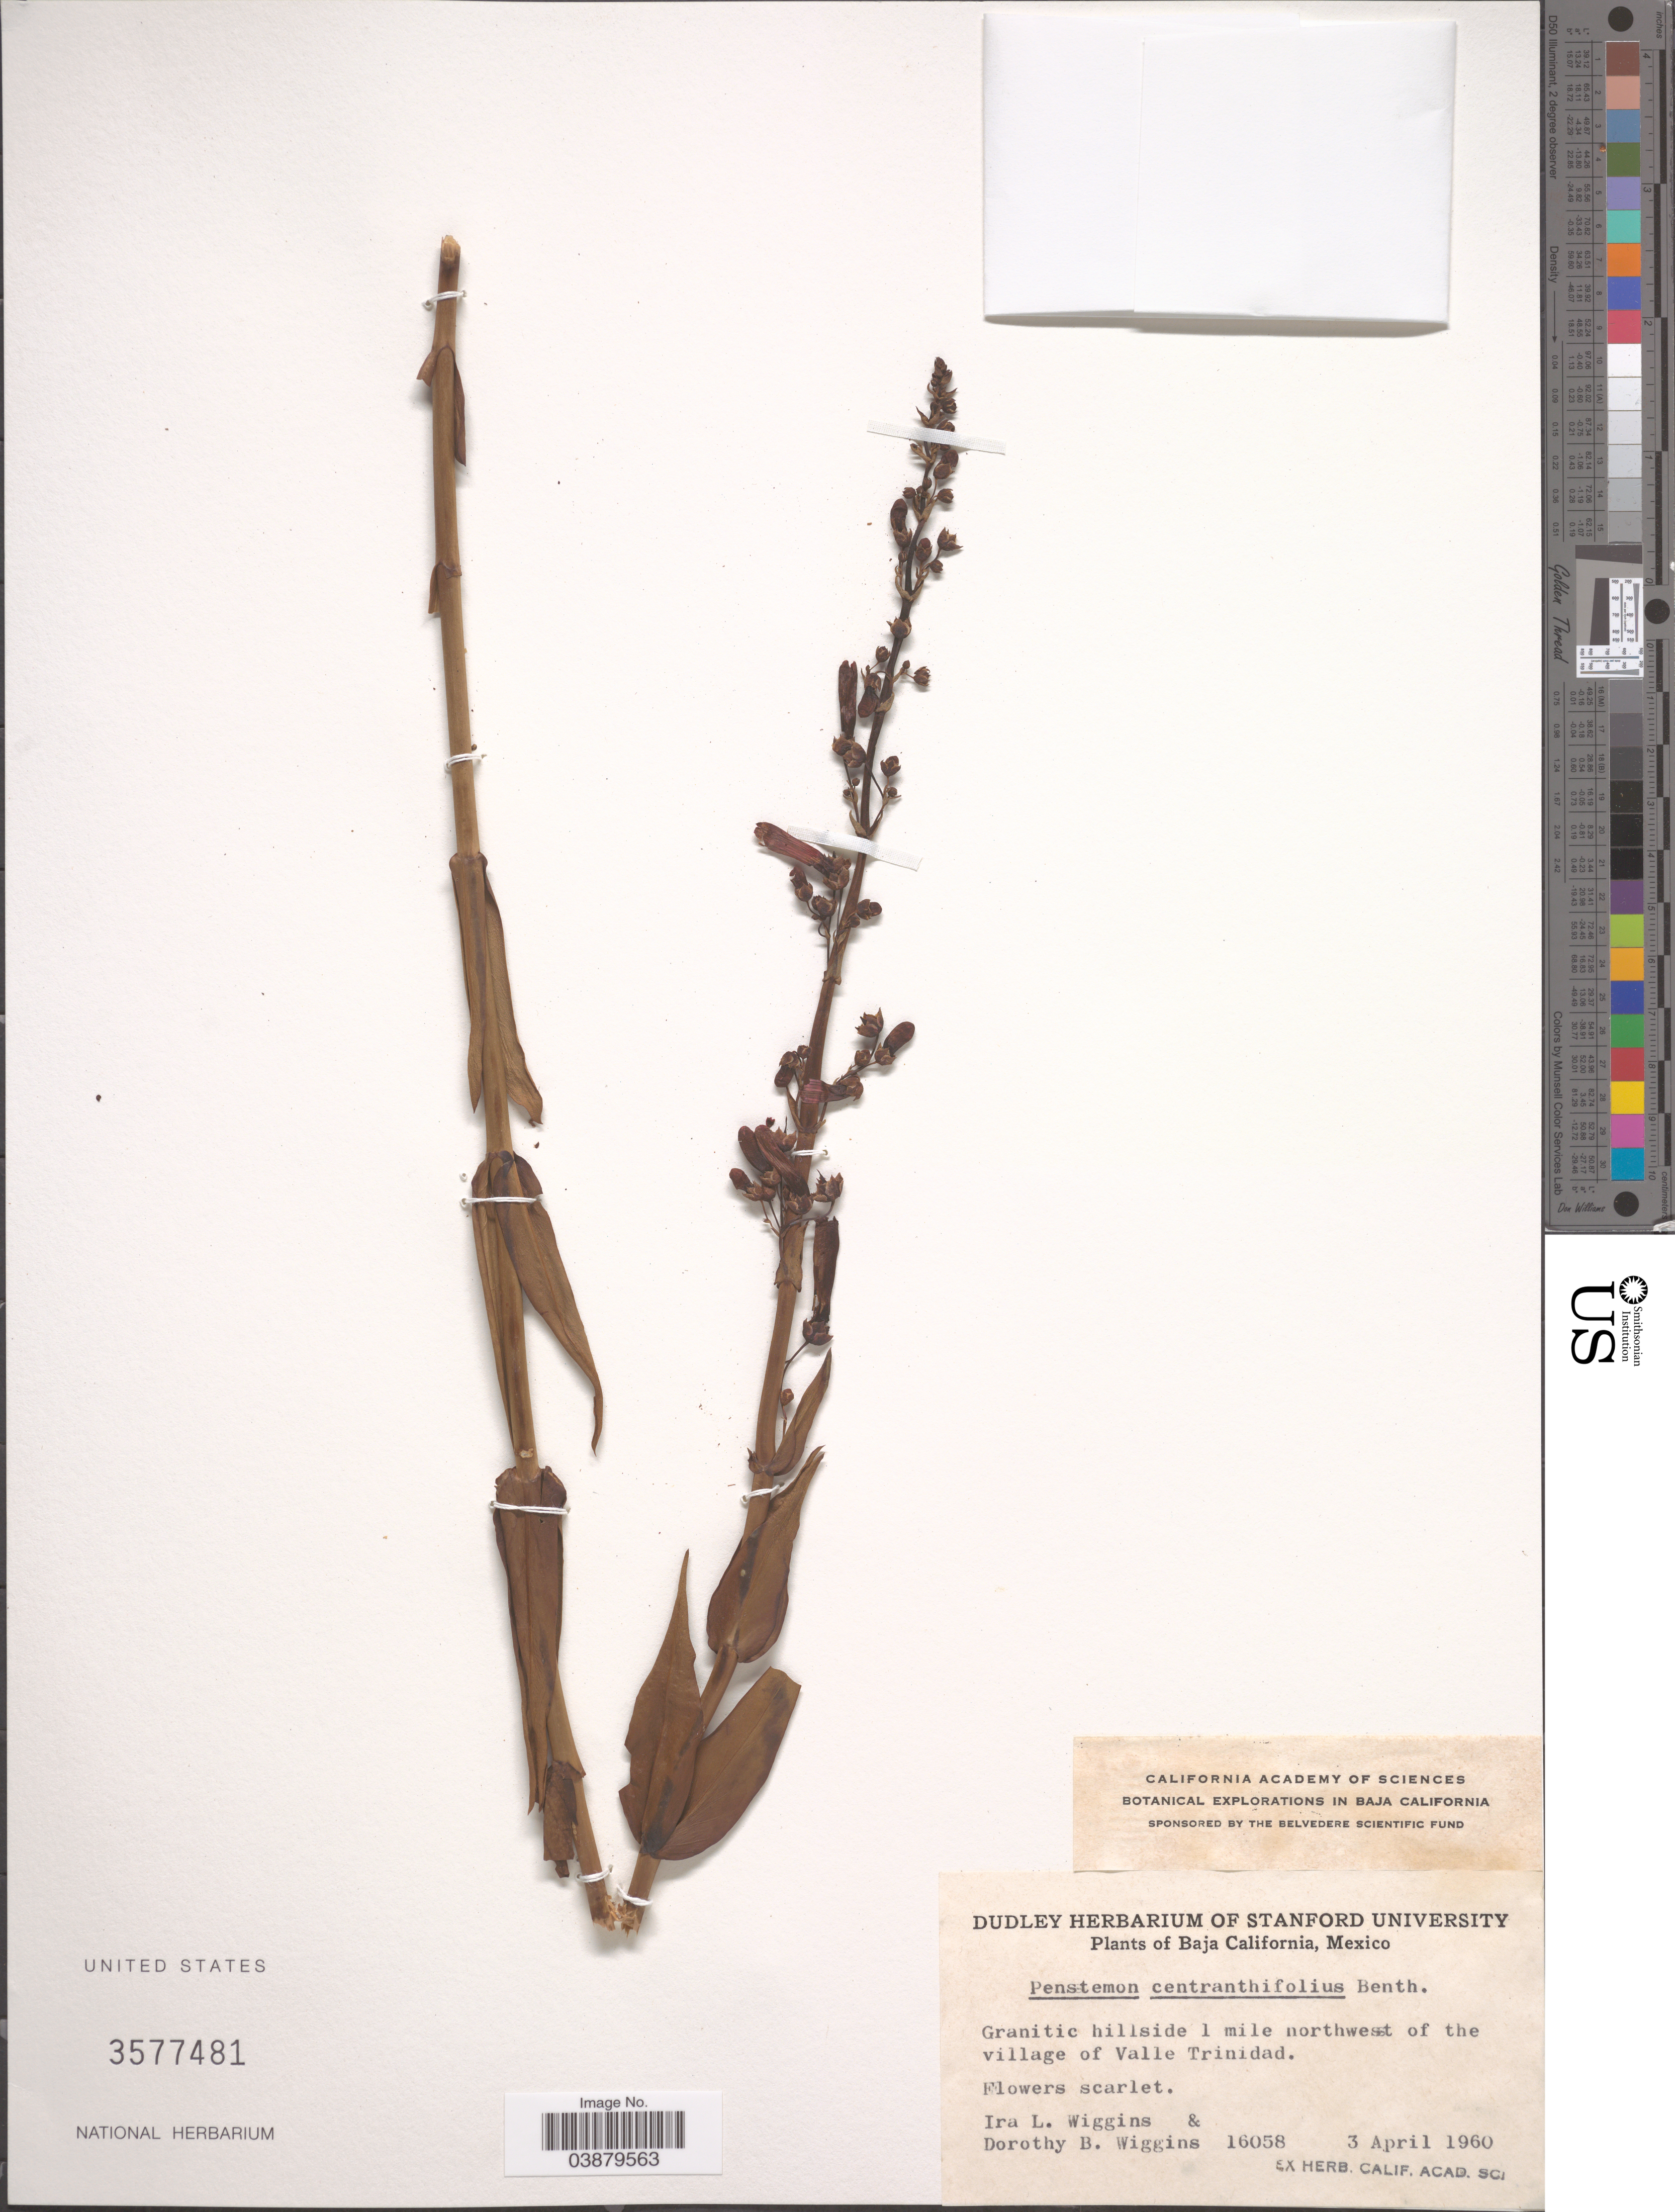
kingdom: Plantae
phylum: Tracheophyta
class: Magnoliopsida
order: Lamiales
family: Plantaginaceae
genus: Penstemon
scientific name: Penstemon centranthifolius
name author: Benth.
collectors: I. L. Wiggins & D. B. Wiggins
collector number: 16058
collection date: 1960-04-03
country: Mexico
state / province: Baja California Norte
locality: Granitic hillside 1 mile northwest of the village of Valle Trinidad.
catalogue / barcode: US 3577481